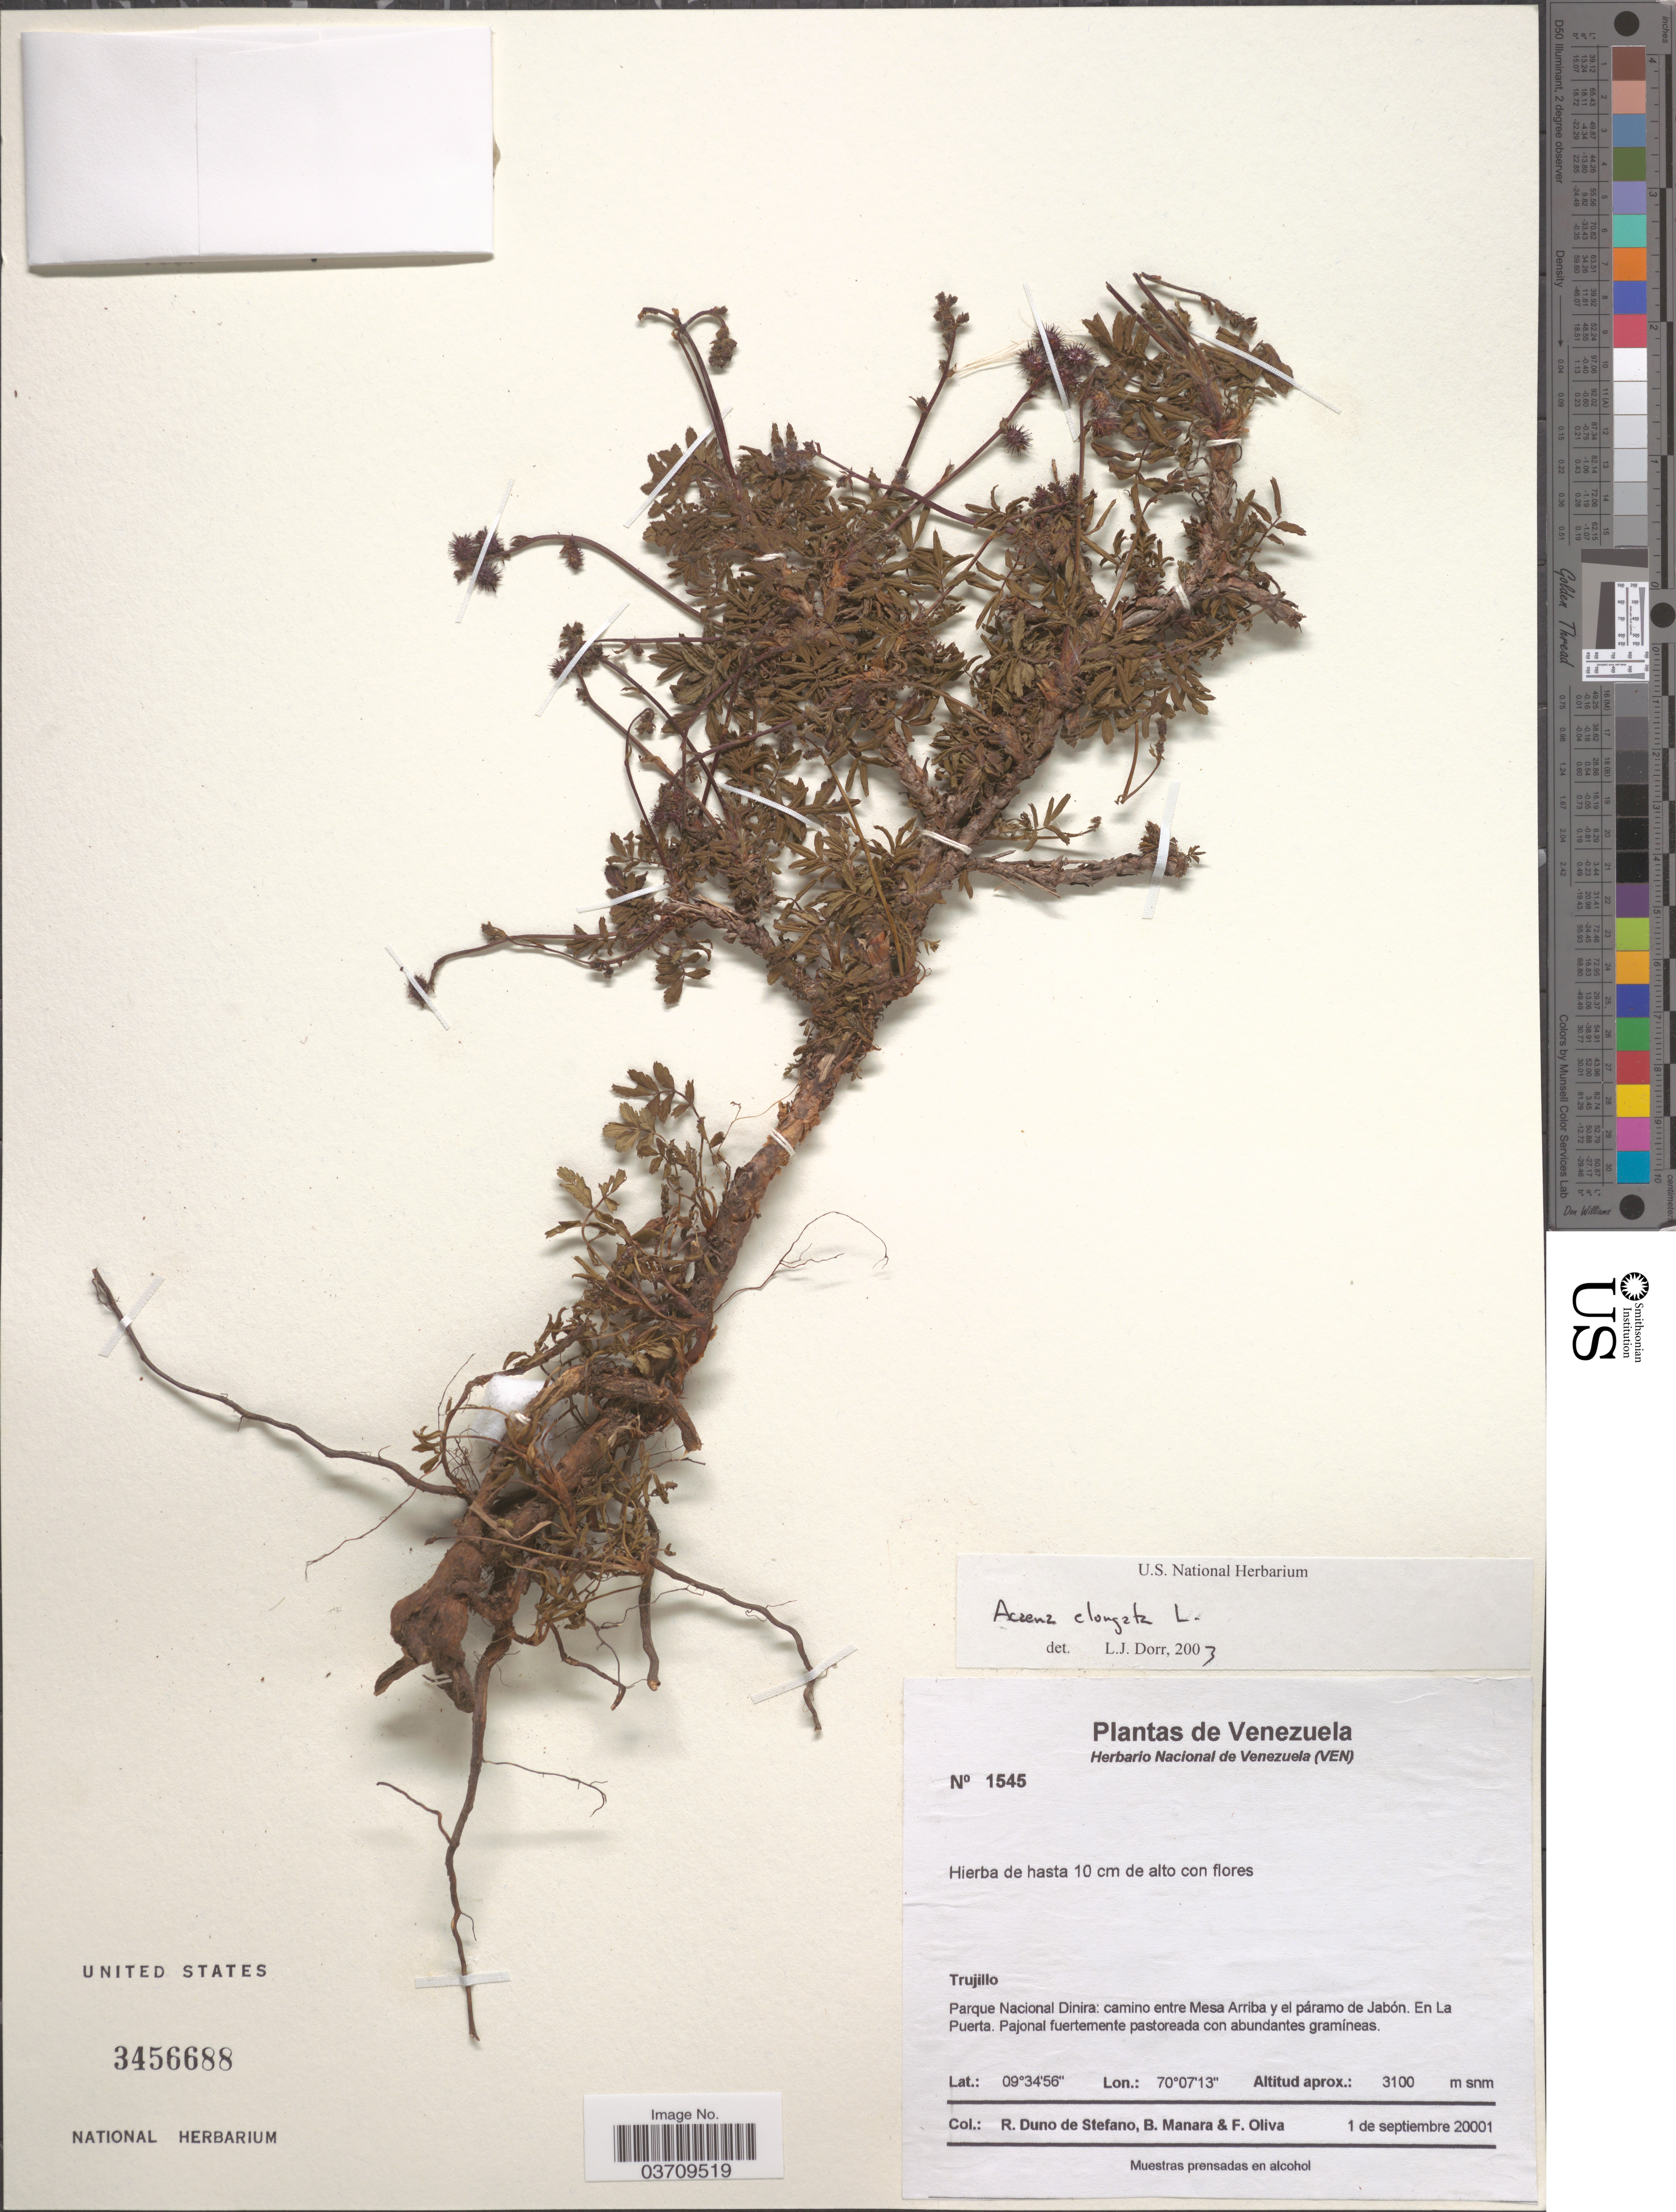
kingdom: Plantae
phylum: Tracheophyta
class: Magnoliopsida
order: Rosales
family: Rosaceae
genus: Acaena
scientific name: Acaena elongata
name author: L.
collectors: R. Duno de Stefano, B. Manara & F. Oliva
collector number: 1545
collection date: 2001-09-01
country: Venezuela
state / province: Trujillo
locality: Parque Nacional Dinira: camino entre Mesa Arriba y el páramo de Jabón. En La Puerta.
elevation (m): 3100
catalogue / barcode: US 3456688